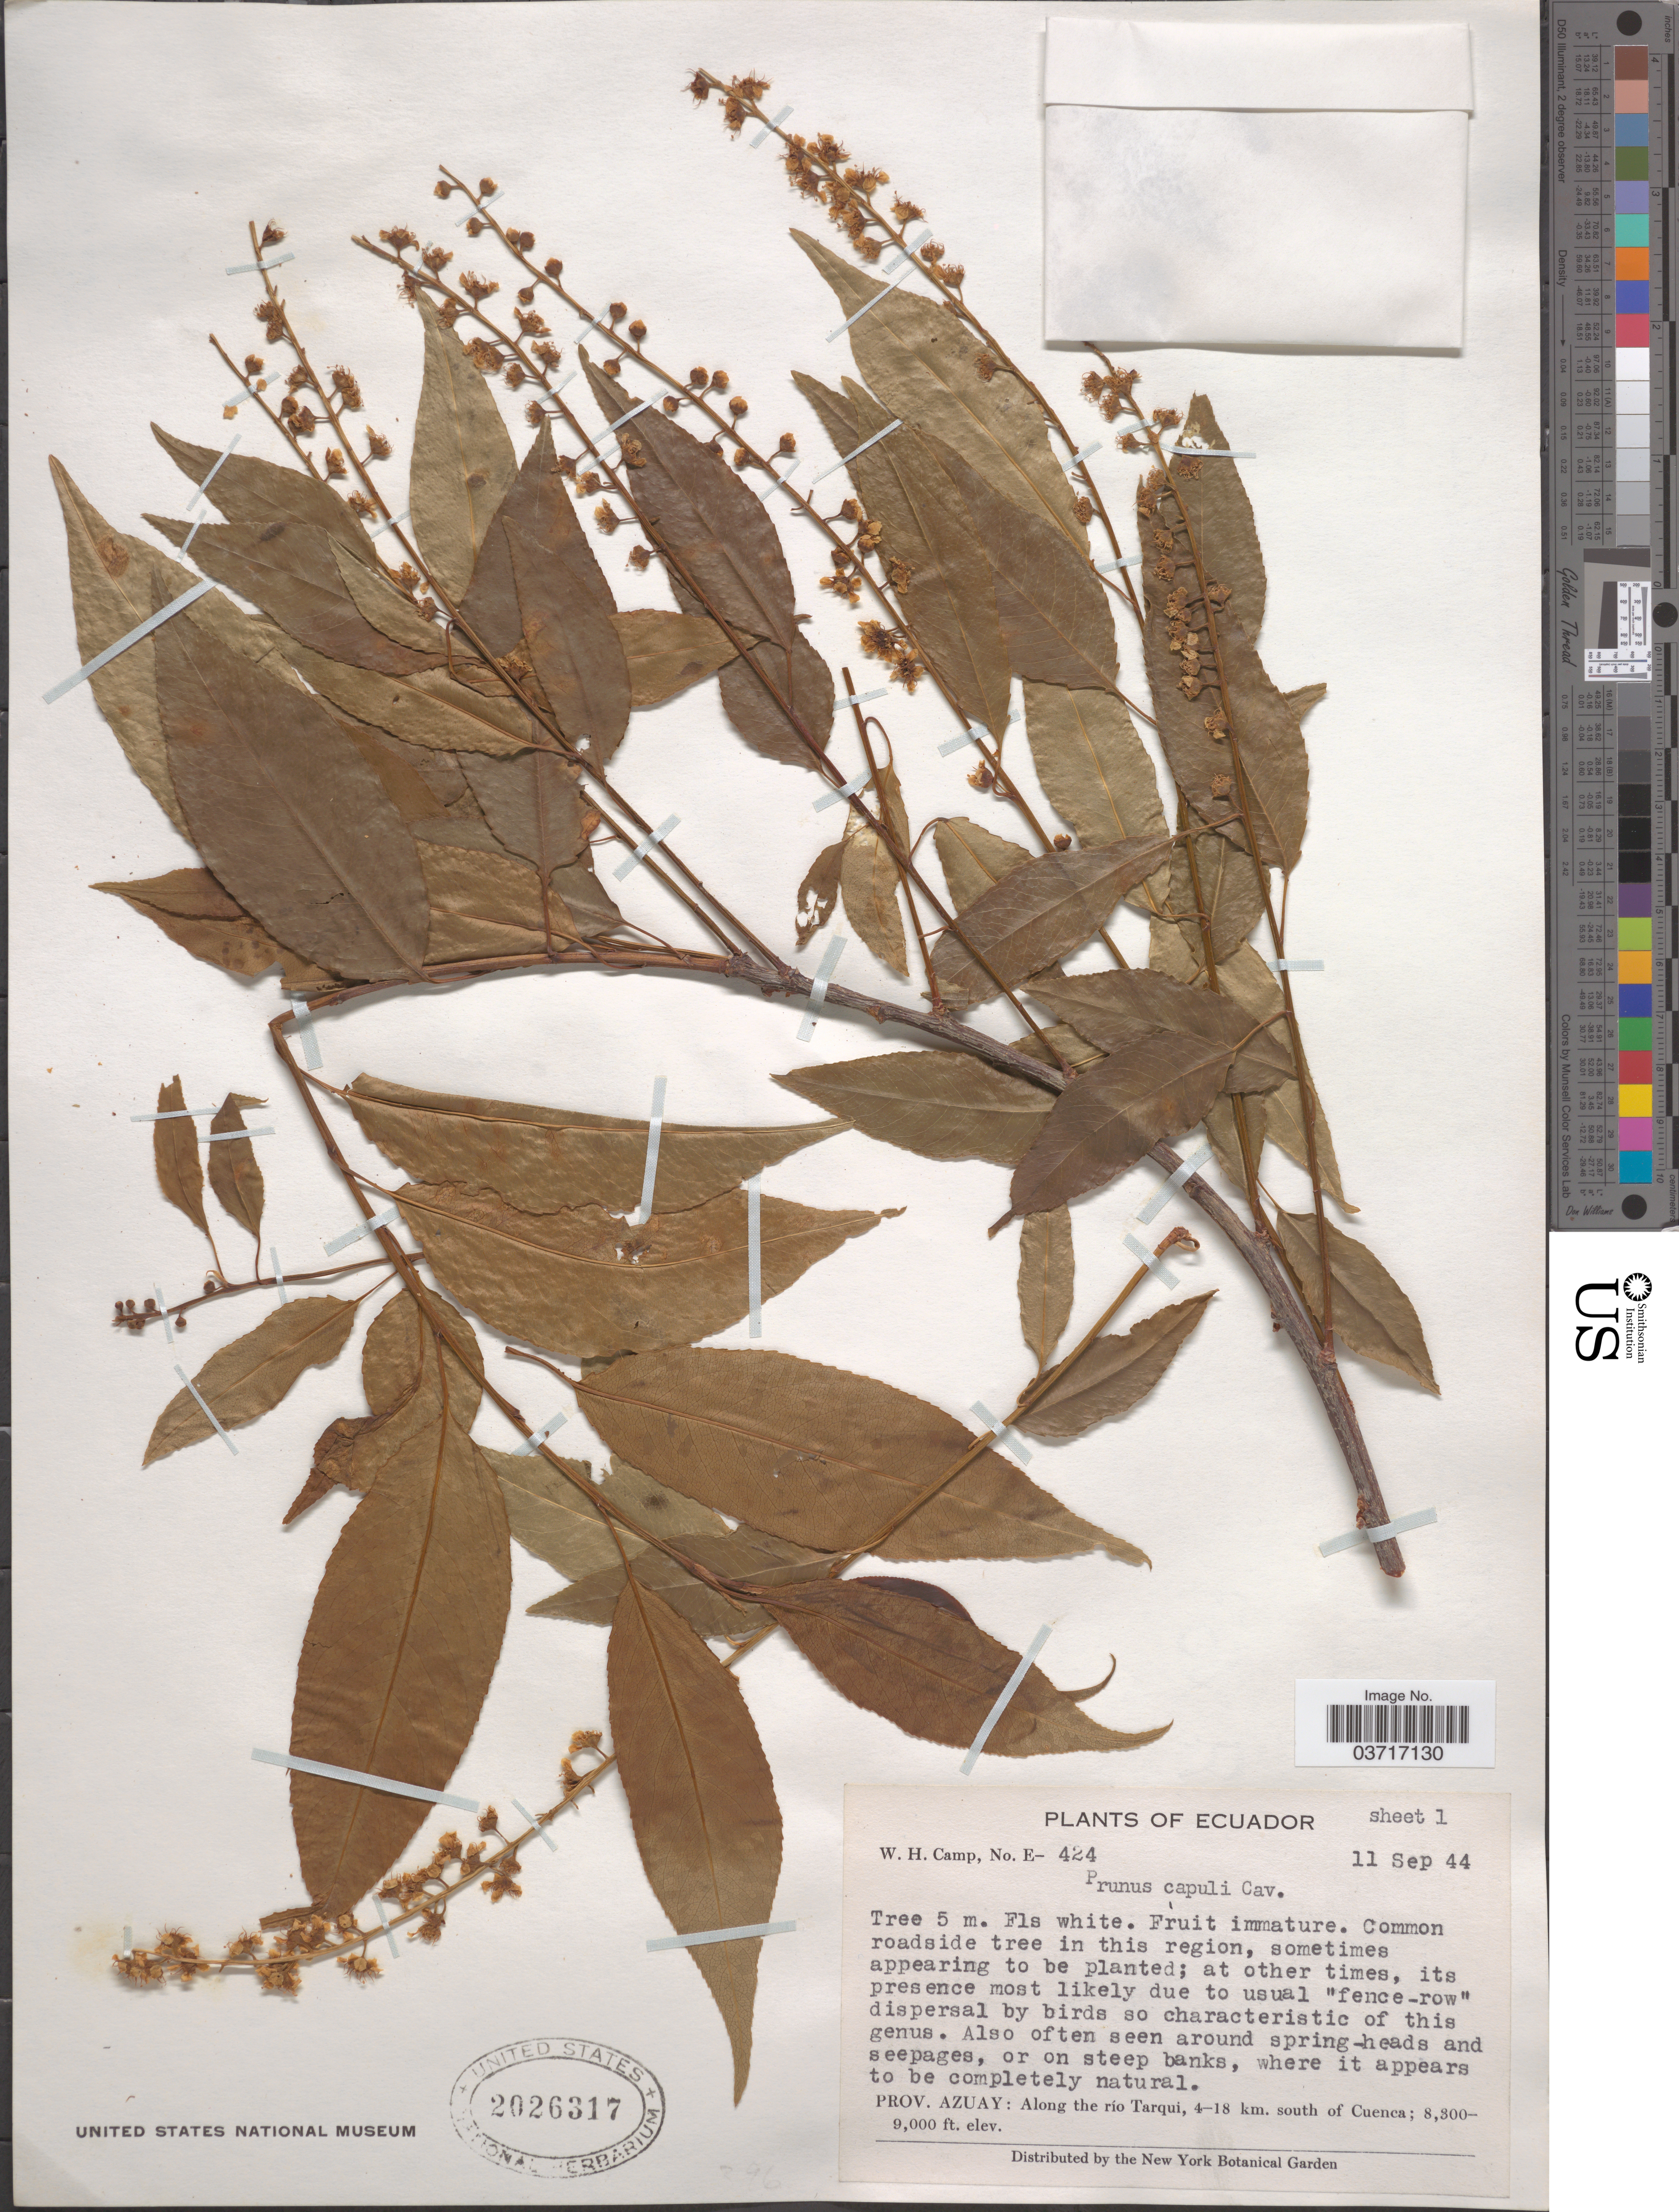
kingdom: Plantae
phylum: Tracheophyta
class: Magnoliopsida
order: Rosales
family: Rosaceae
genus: Prunus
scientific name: Prunus serotina subsp. capuli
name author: (Cav. ex Spreng.) McVaugh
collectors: W. H. Camp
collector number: E-424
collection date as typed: Transcribed d/m/y: 11/9/44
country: Ecuador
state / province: Azuay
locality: Along the río Tarqui, 4-18 km. south of Cuenca.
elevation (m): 2530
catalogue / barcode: US 2026317